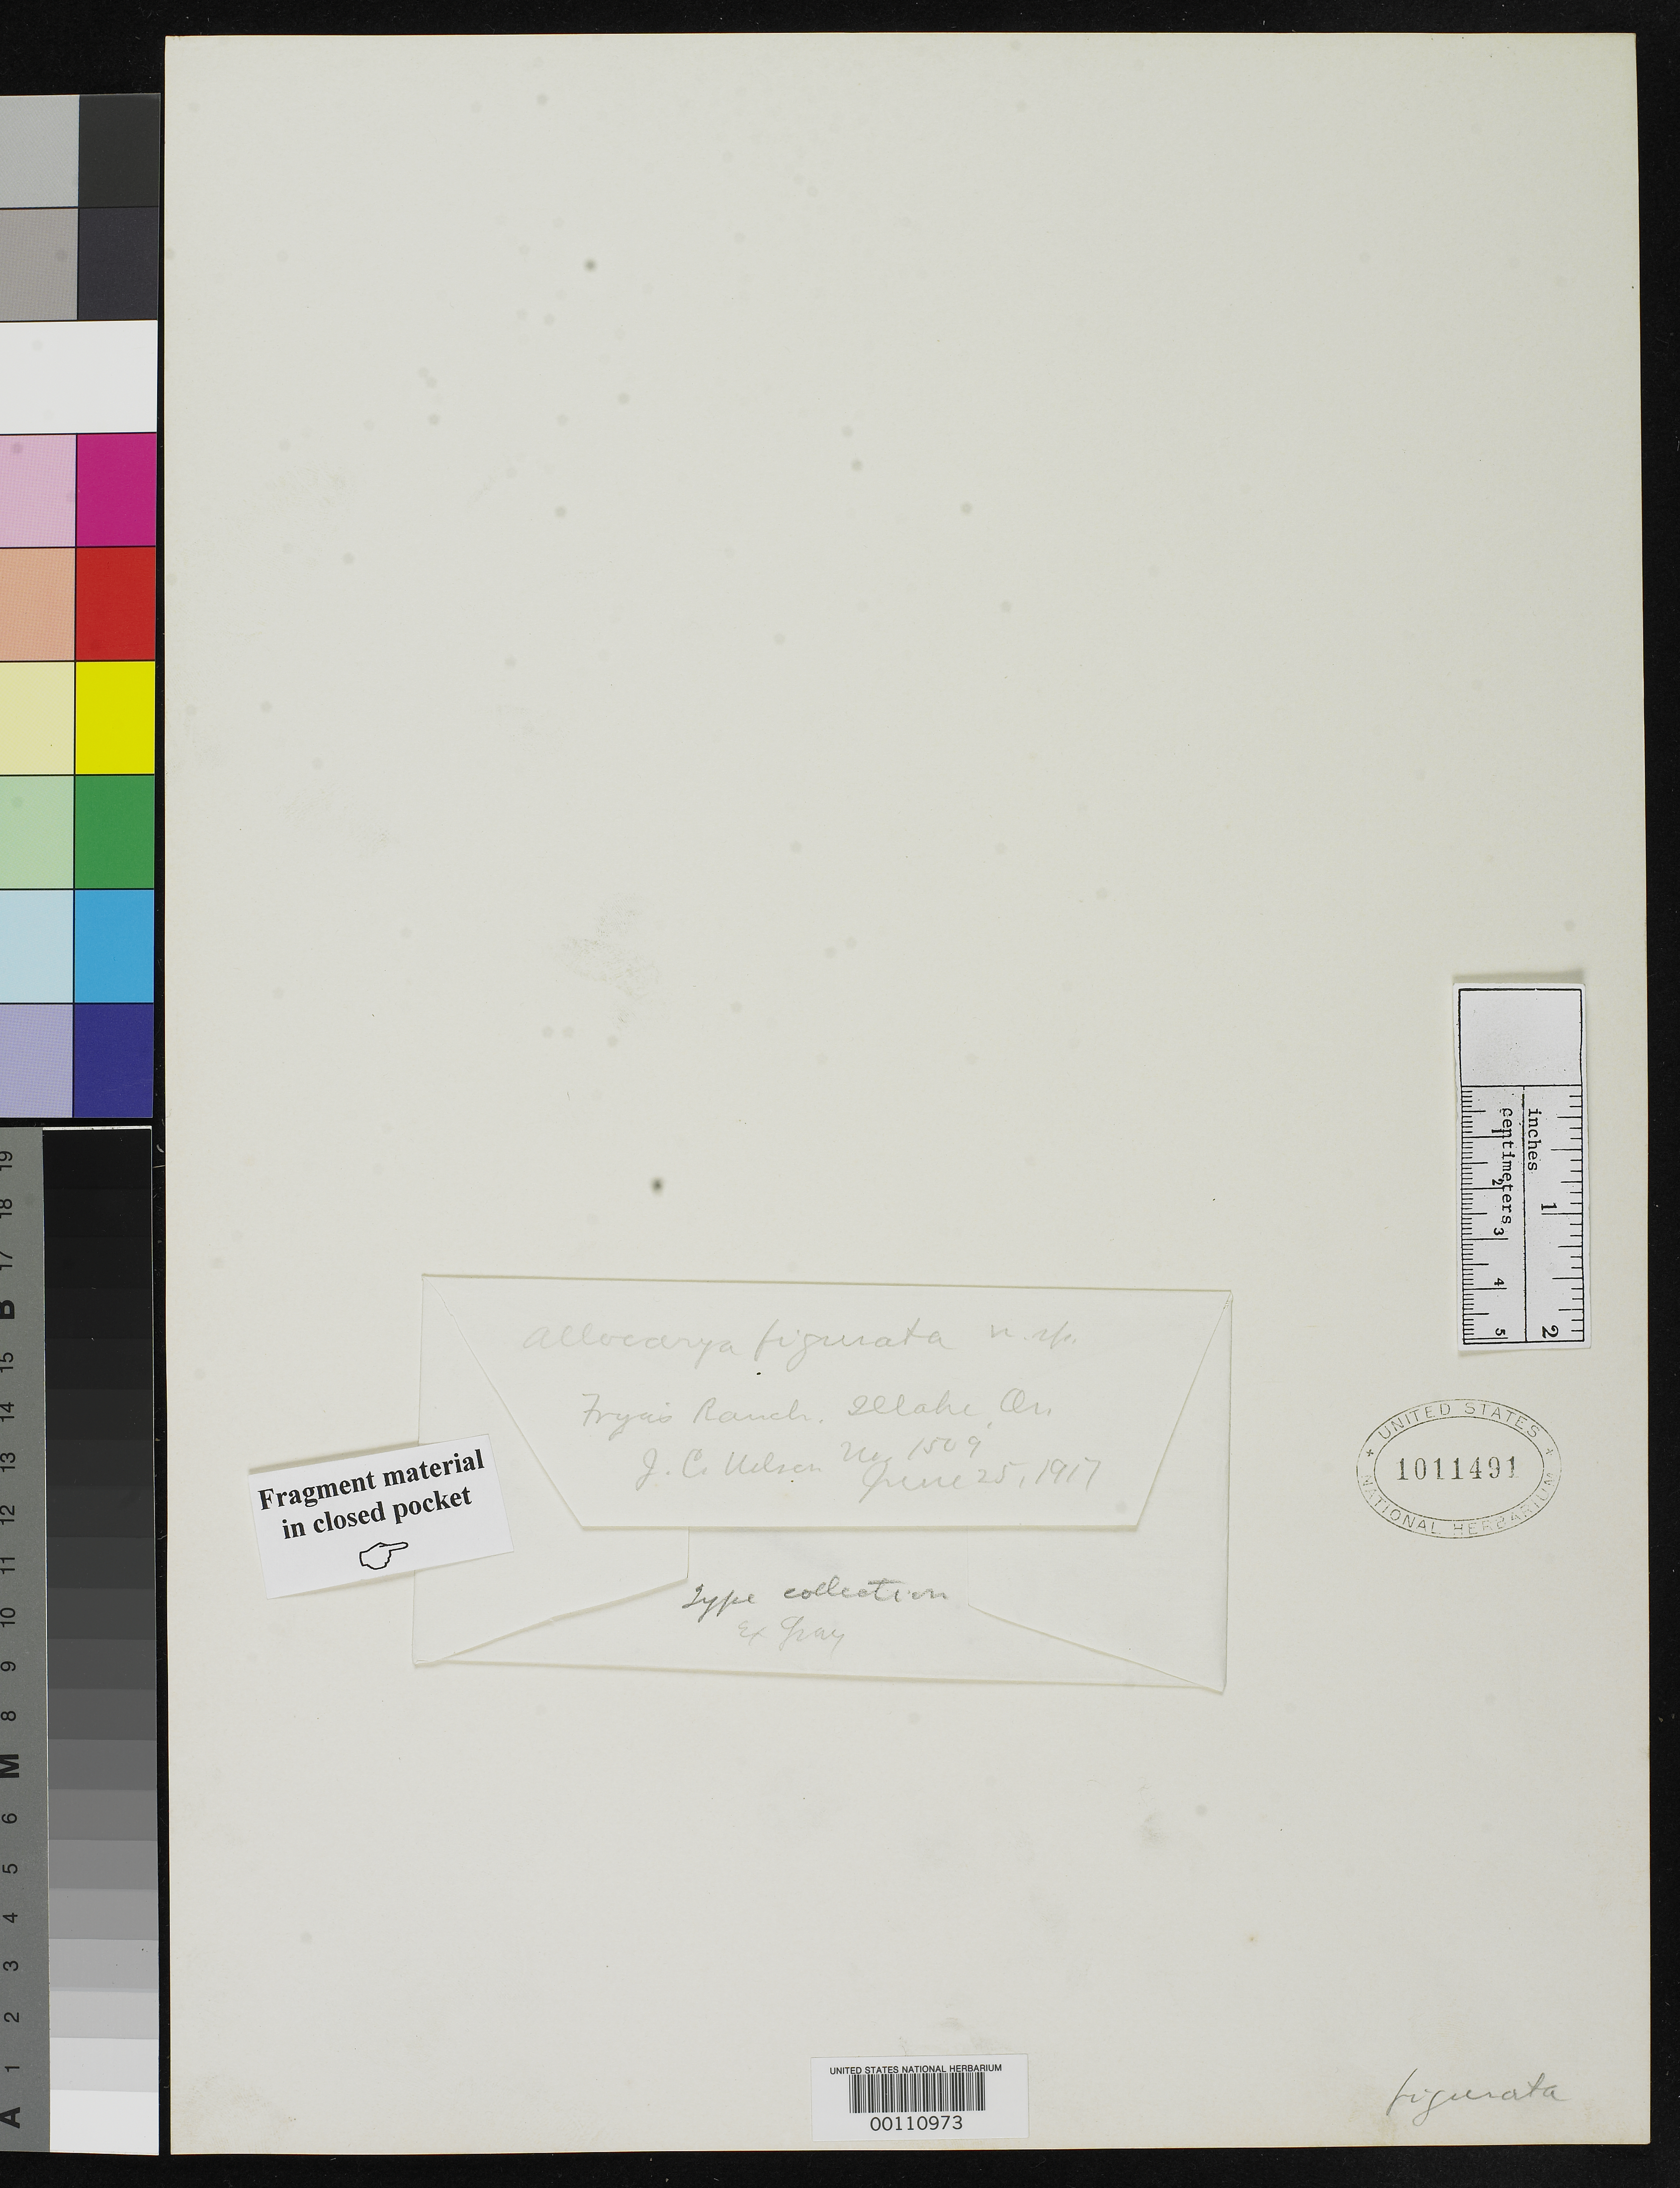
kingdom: Plantae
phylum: Tracheophyta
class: Magnoliopsida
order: Boraginales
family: Boraginaceae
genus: Allocarya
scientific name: Allocarya figurata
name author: Piper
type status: Isotype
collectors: J. C. Nelson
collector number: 1509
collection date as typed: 25 Jun 1917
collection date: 1917-06-25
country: United States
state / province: Oregon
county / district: Curry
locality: Illahe, Frye's Ranch.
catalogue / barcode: US 1011491